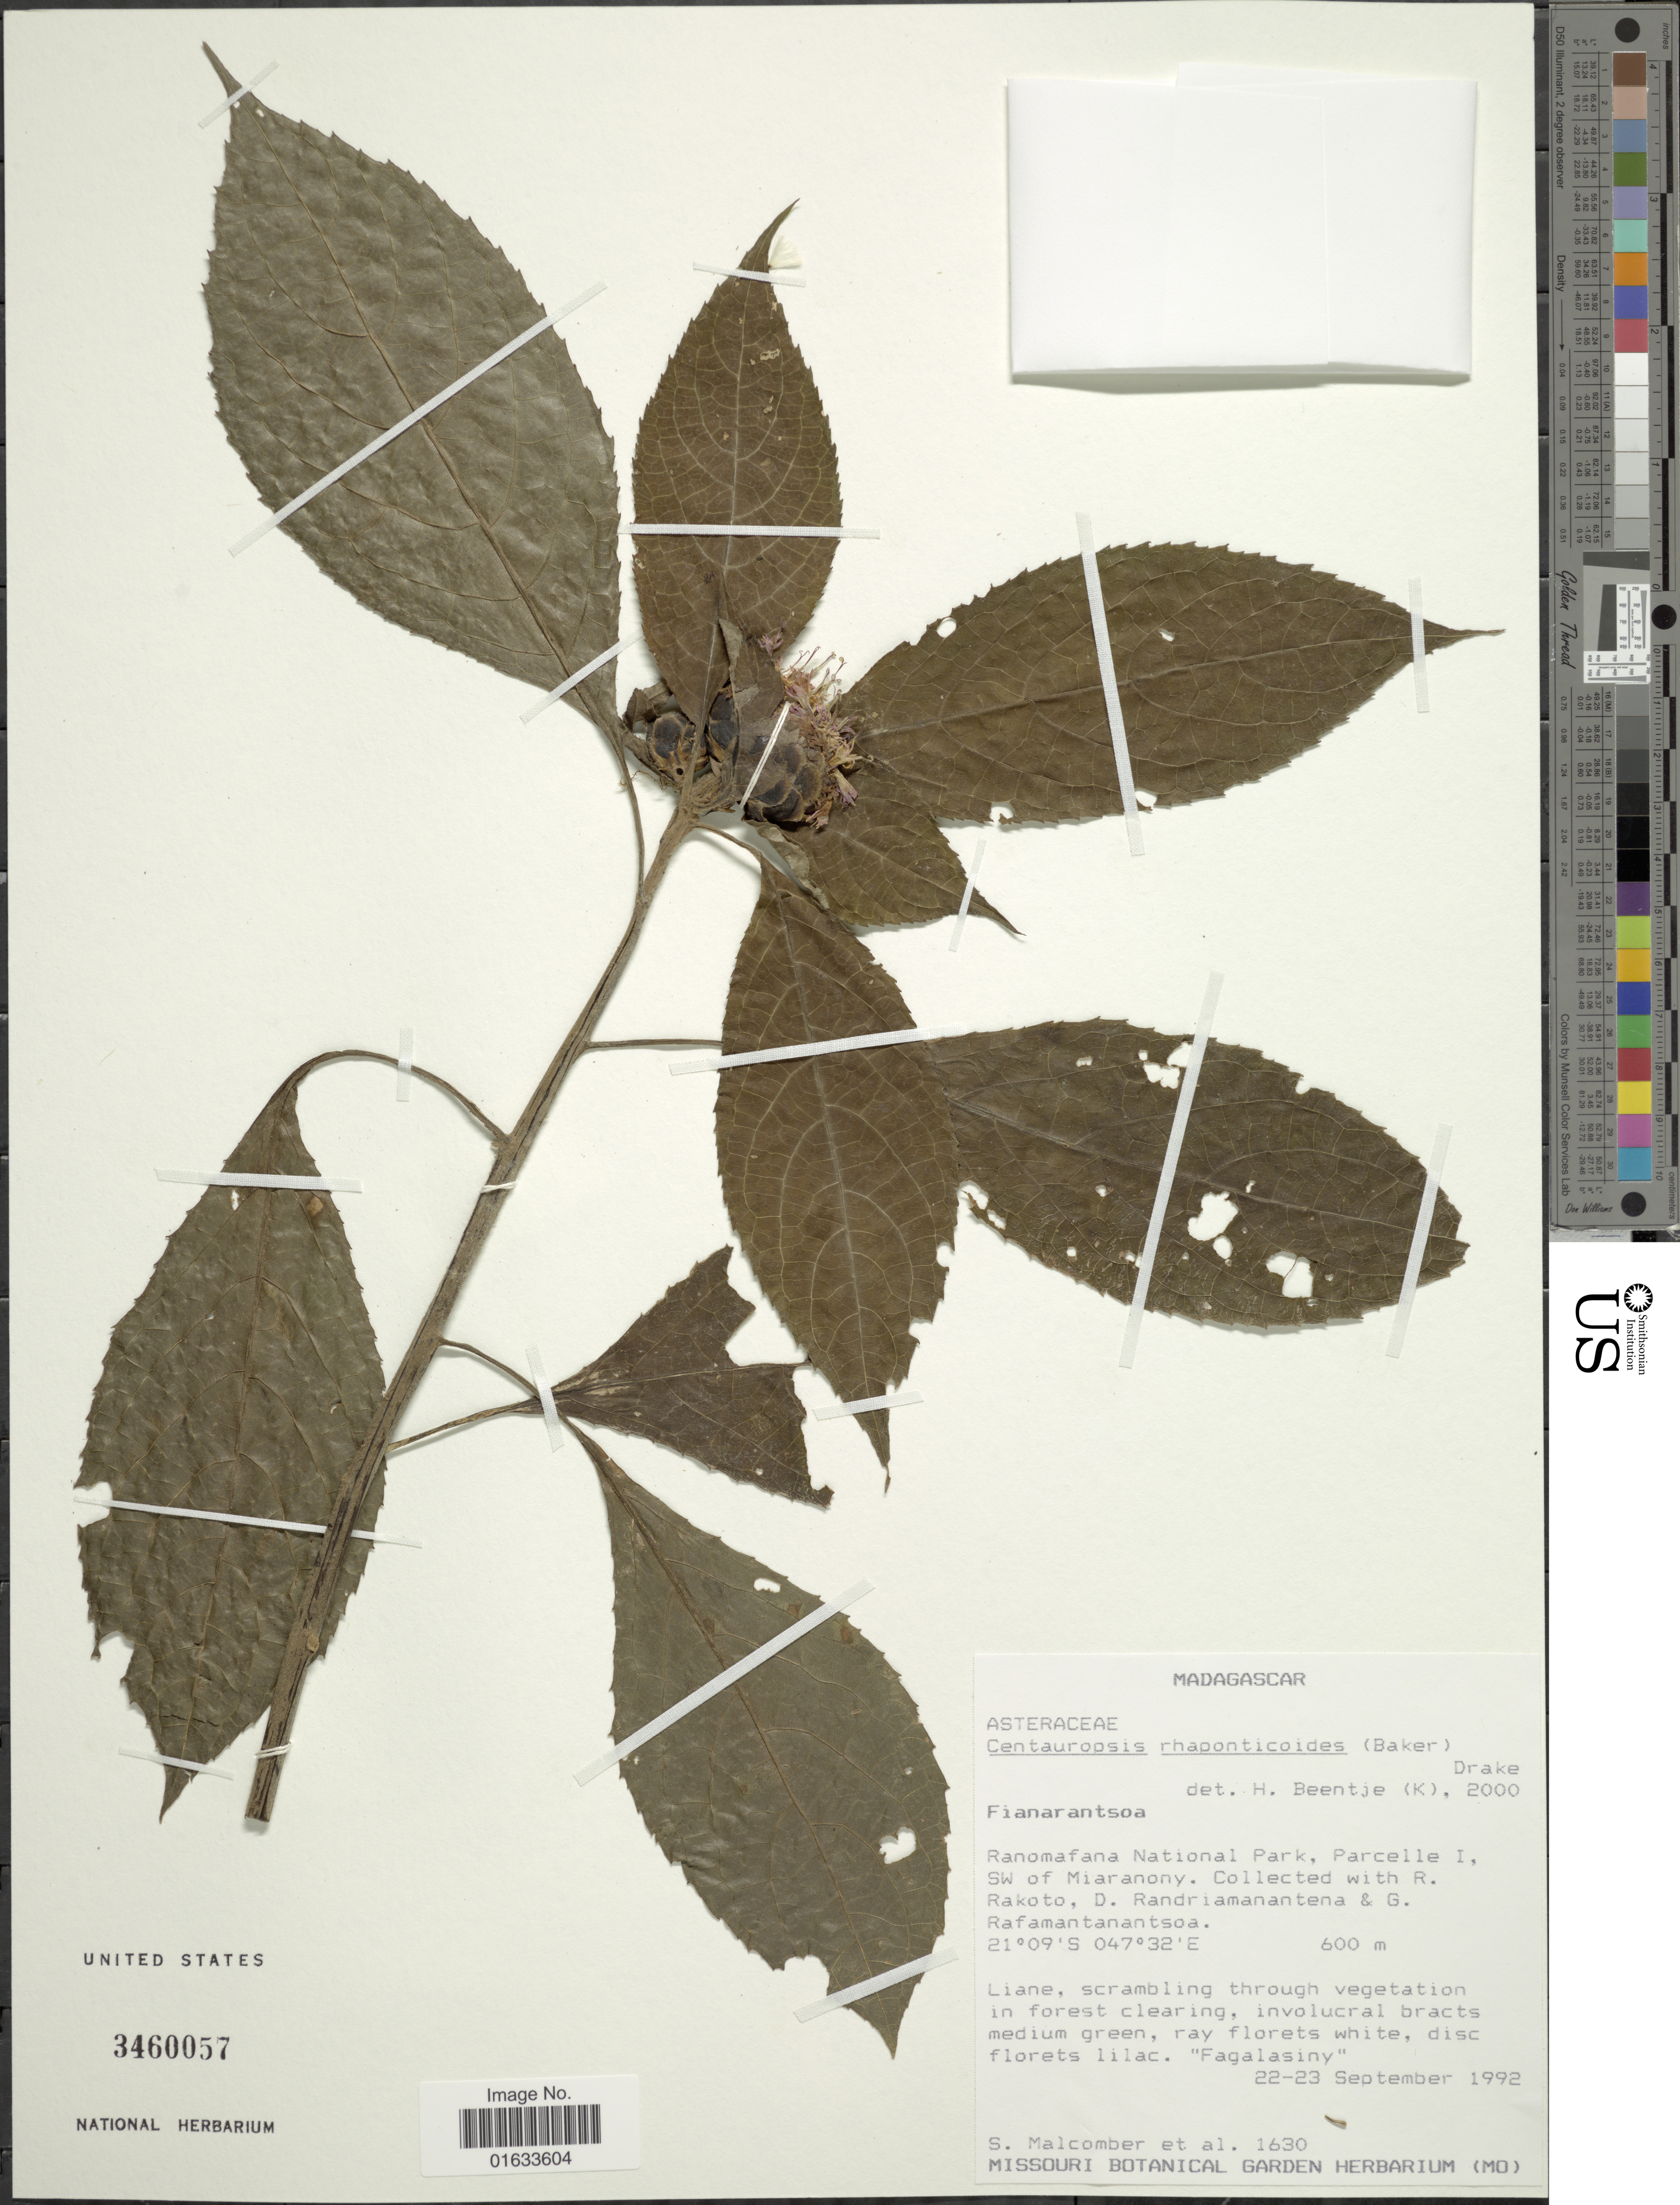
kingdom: Plantae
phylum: Tracheophyta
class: Magnoliopsida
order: Asterales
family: Asteraceae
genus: Centauropsis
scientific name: Centauropsis rhaponticoides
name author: (Baker) Drake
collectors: S. T. Malcomber, R. Rakoto, D. Randriamanantena & G. Rafamantanantosa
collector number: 1630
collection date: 1992-09-22/1992-09-23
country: Madagascar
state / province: Vatovavy Fitovinany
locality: Fianarantsoa. Ranomafana National Park, Parcelle I, SW of Miaranony.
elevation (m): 600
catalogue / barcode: US 3460057